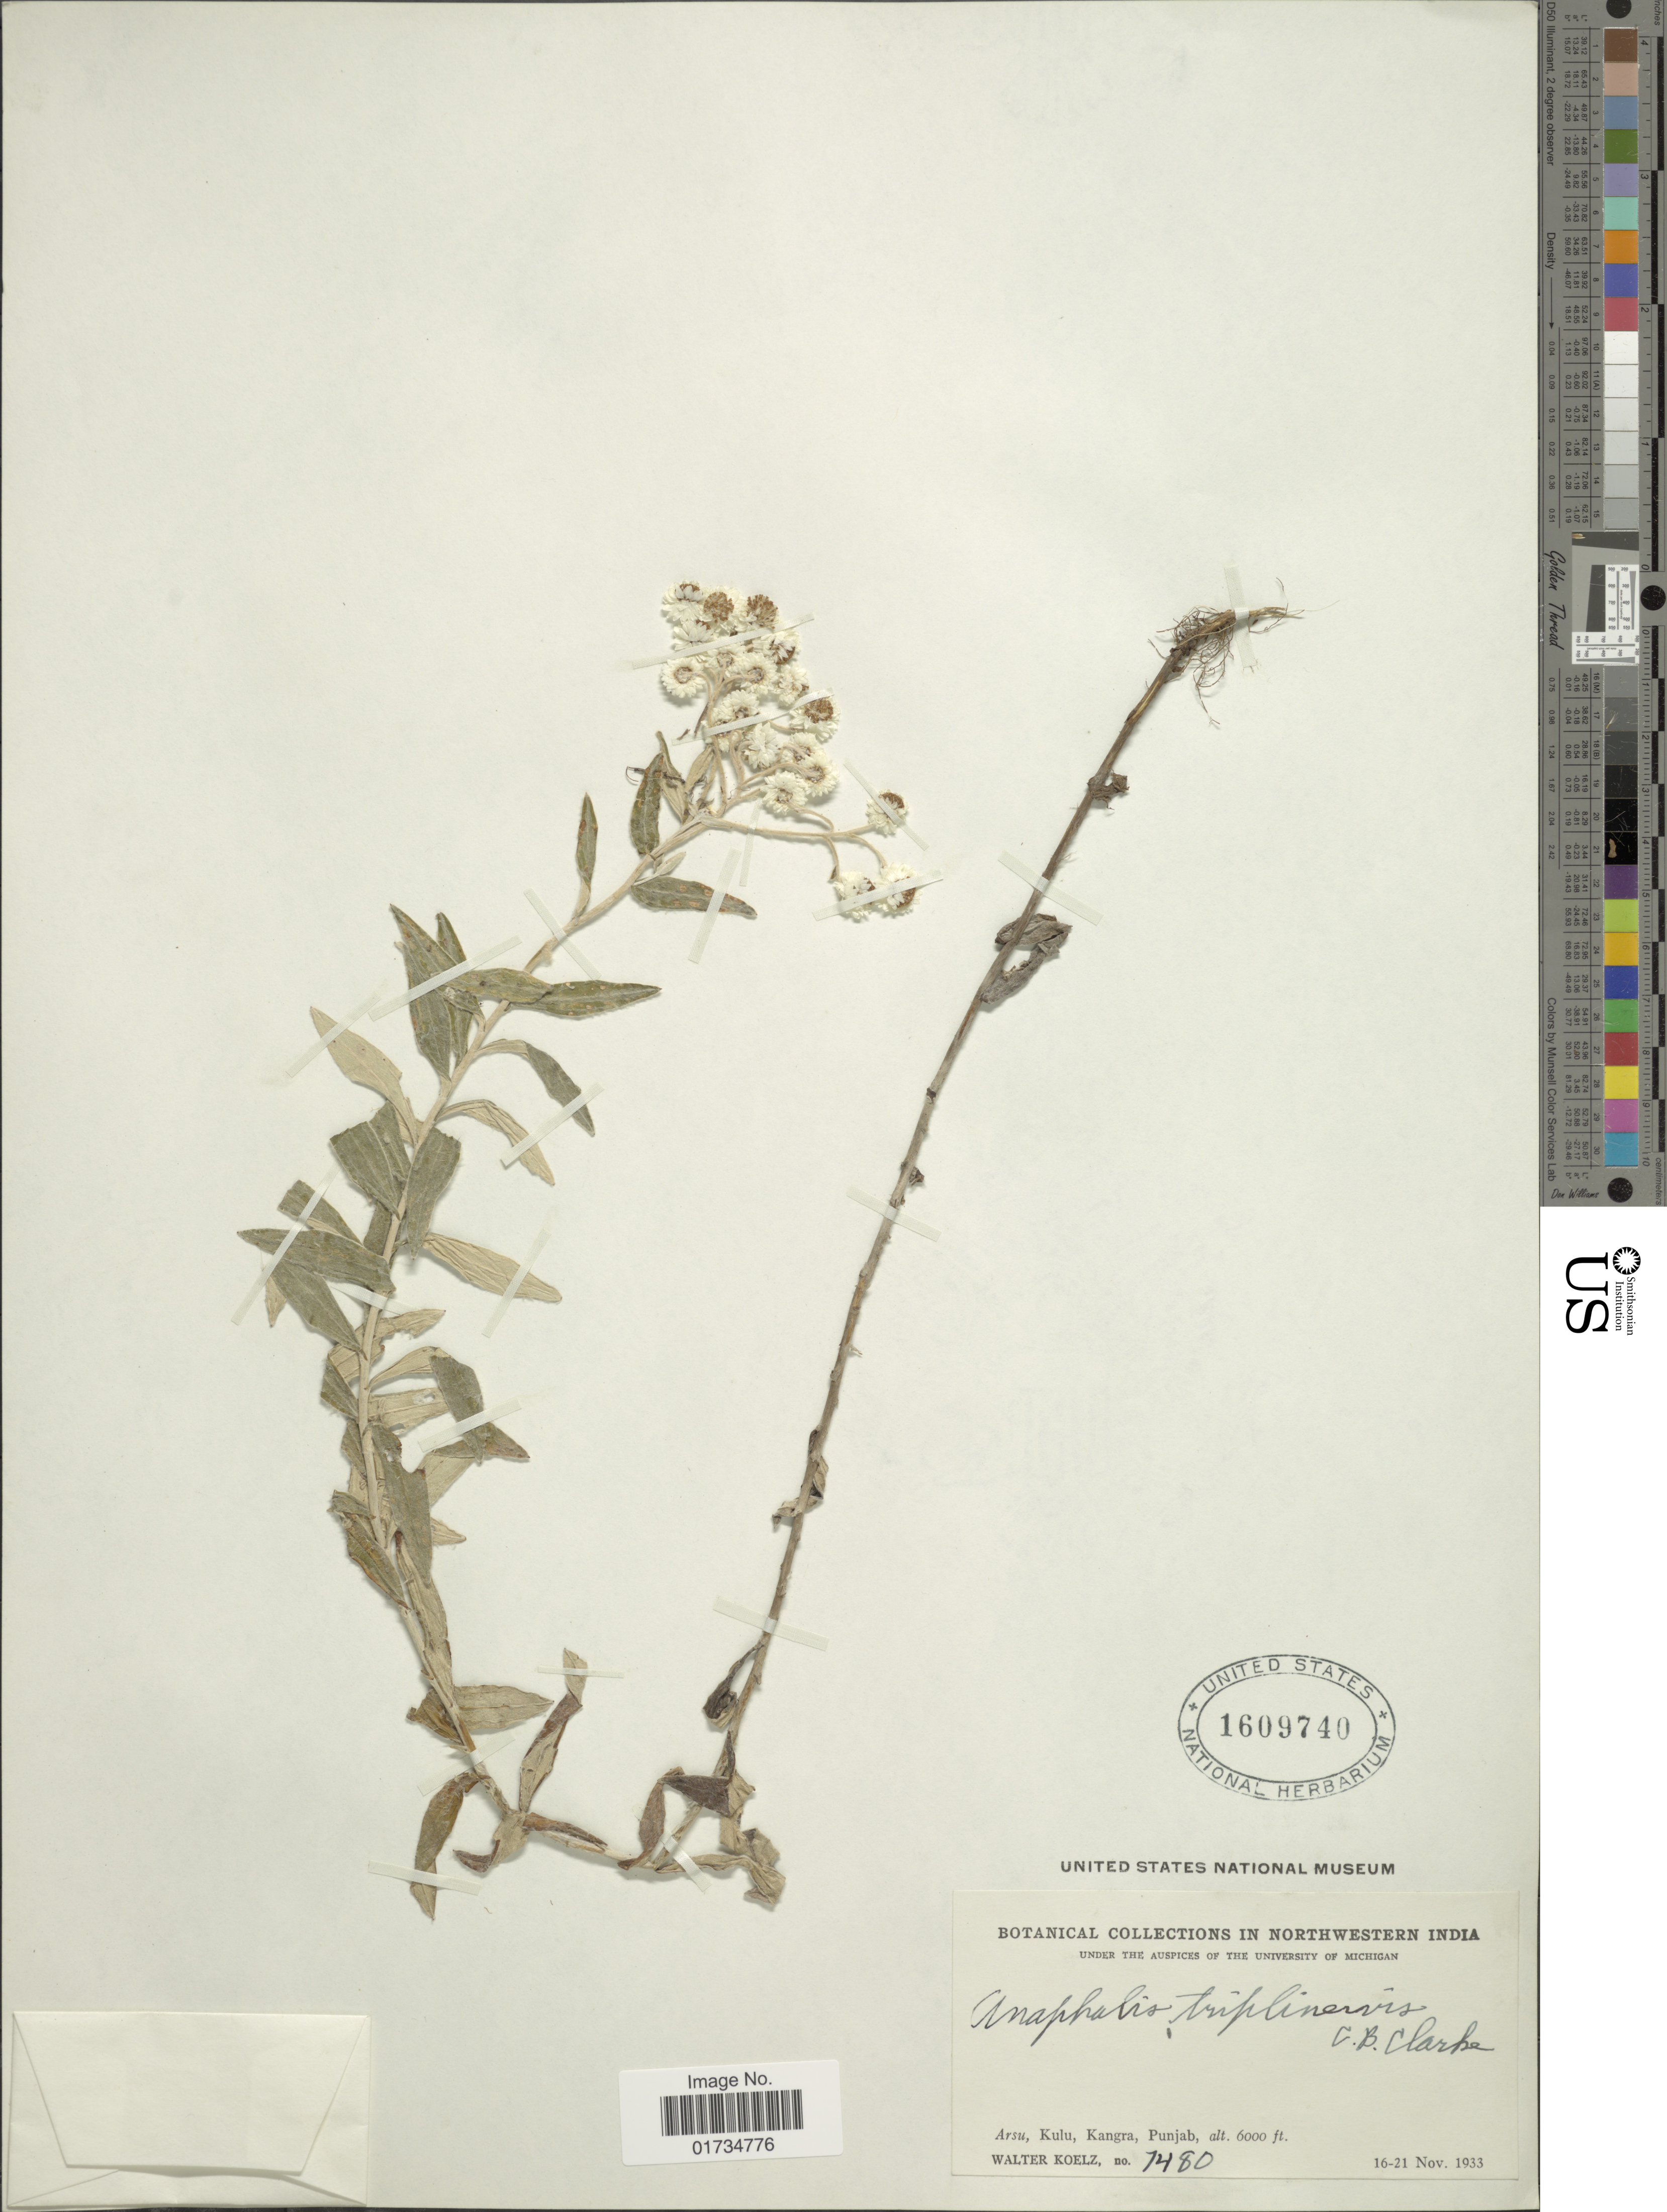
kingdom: Plantae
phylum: Tracheophyta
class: Magnoliopsida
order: Asterales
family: Asteraceae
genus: Anaphalis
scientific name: Anaphalis triplinervis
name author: (Sims) C.B. Clarke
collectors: W. N. Koelz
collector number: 7480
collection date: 1933-11-16/1933-11-21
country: India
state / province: Himachal Pradesh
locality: Northwestern India. Arsu, Kulu, Kangra, Punjab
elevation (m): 1829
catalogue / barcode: US 1609740